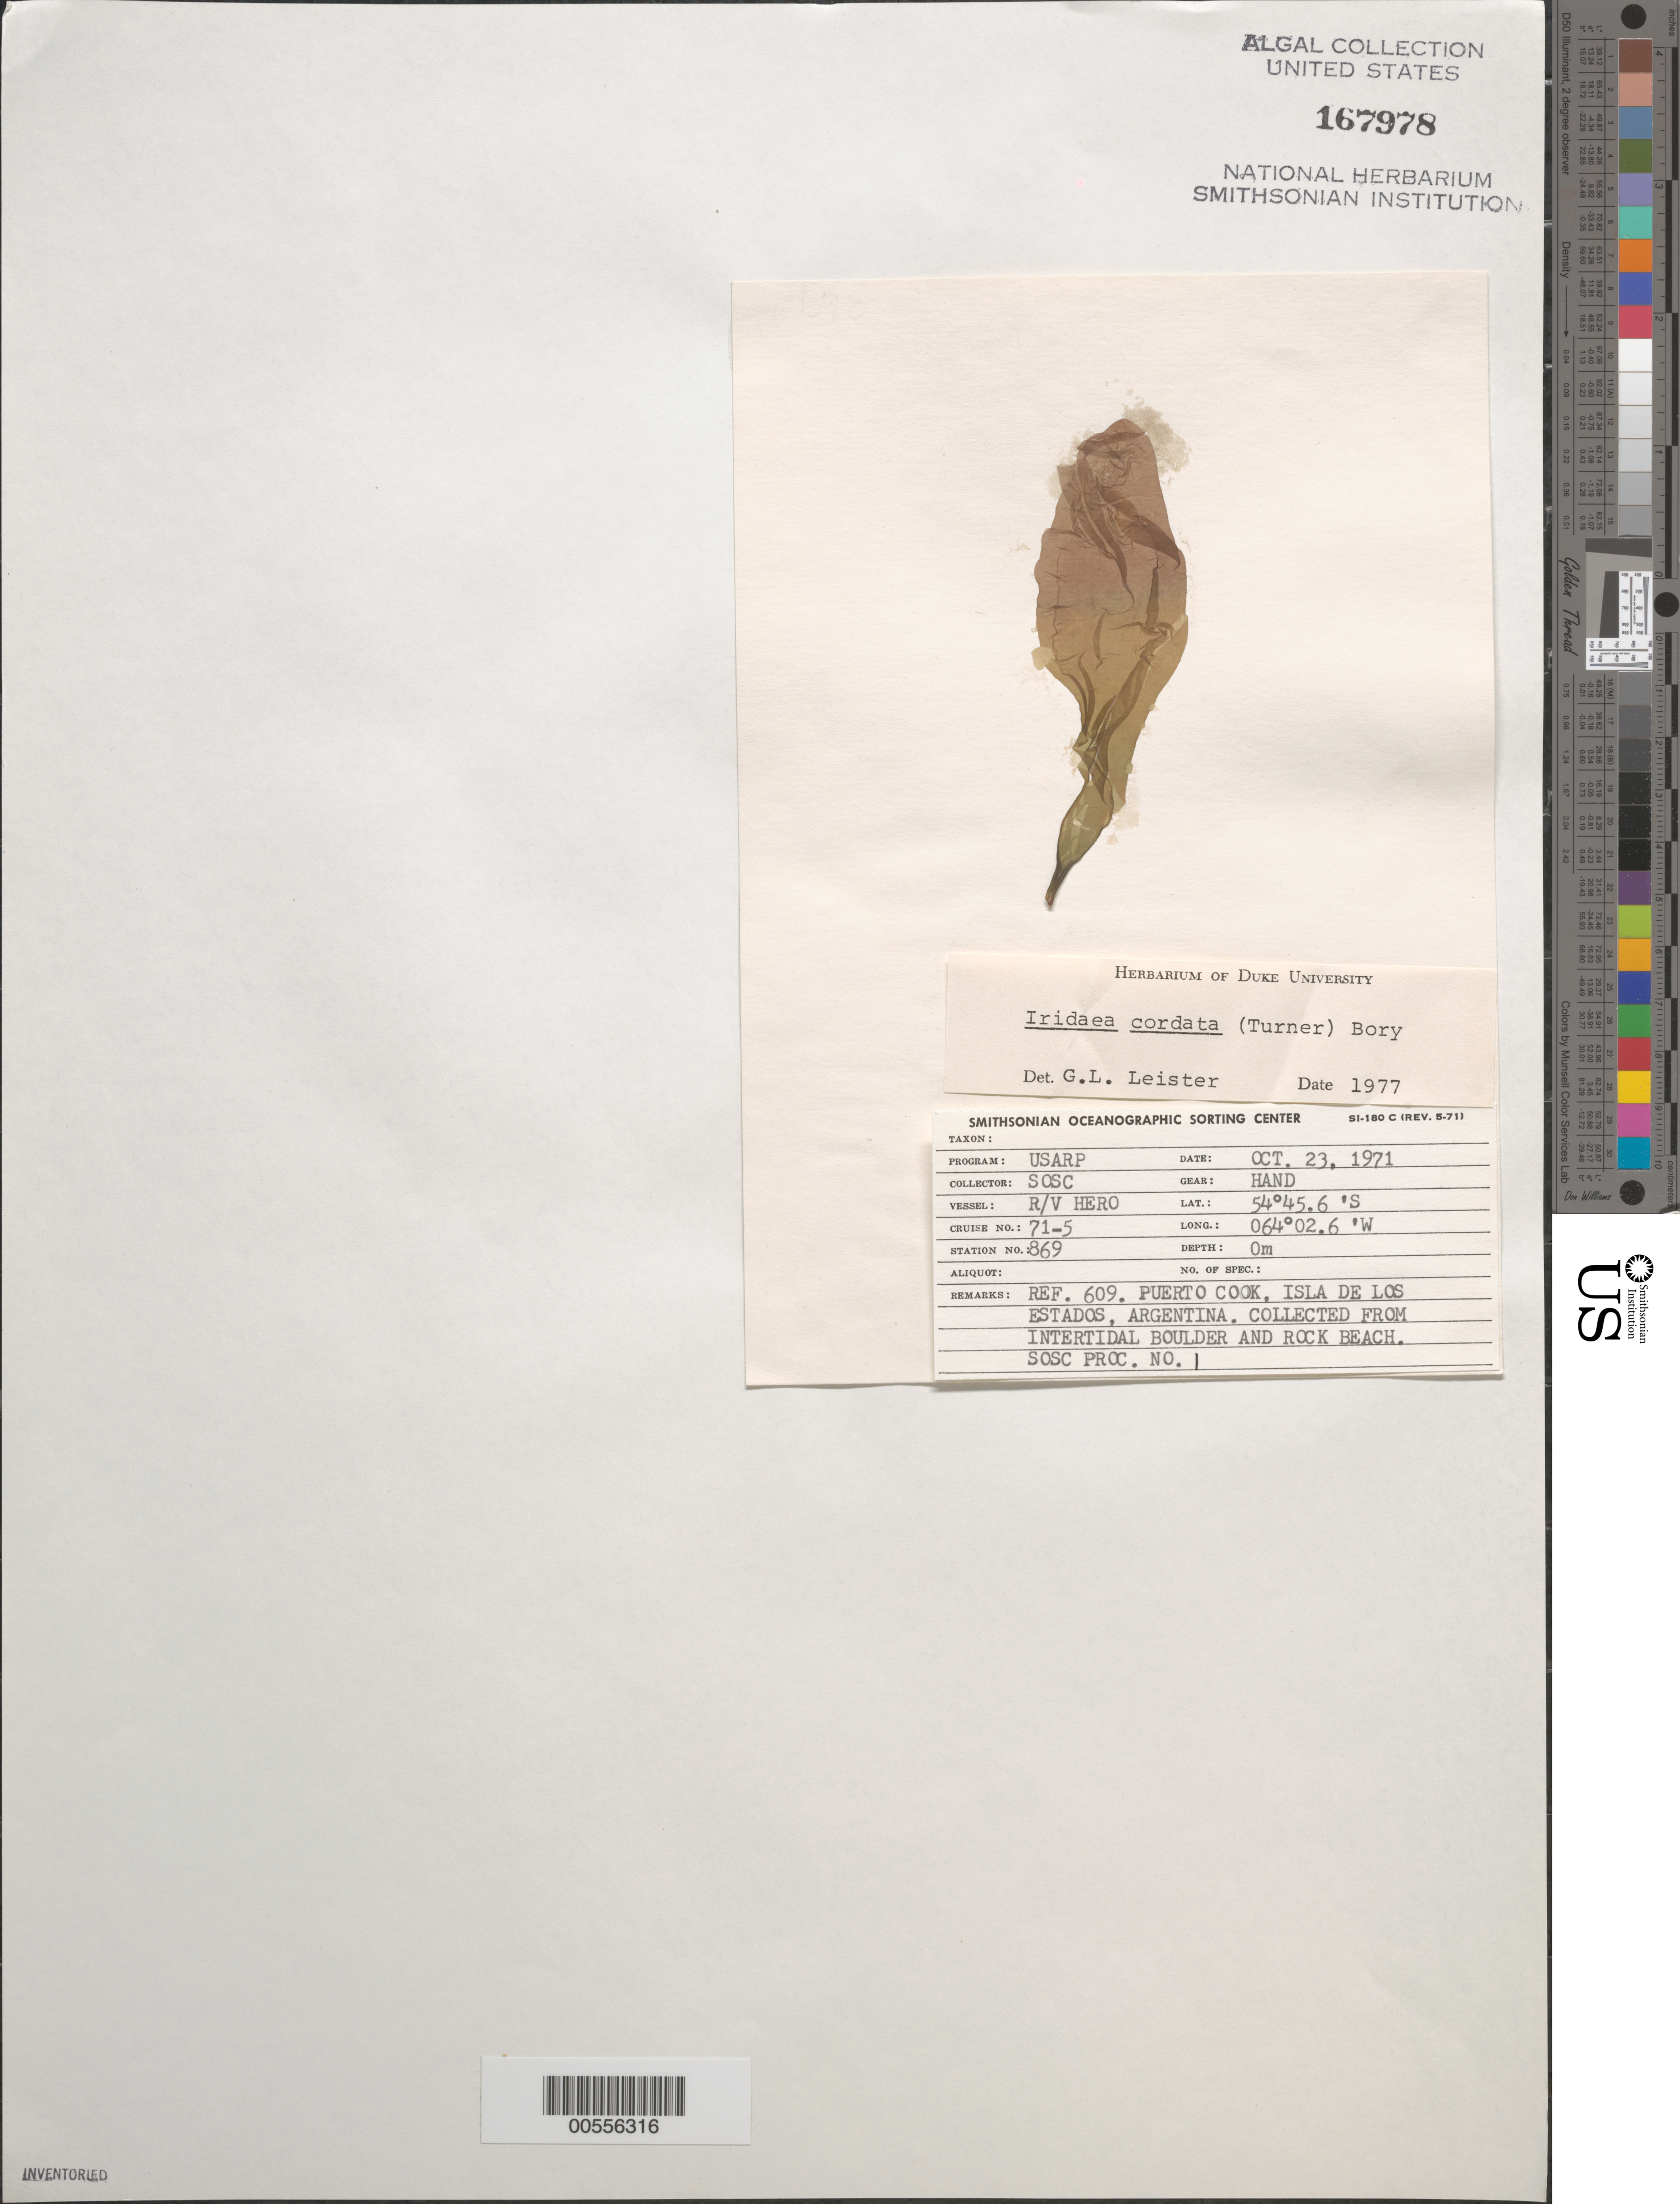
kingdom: Plantae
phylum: Rhodophyta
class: Florideophyceae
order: Gigartinales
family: Gigartinaceae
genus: Iridaea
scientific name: Iridaea cordata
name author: (Turner) Bory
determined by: Leister, G. L.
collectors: SOSC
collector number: Station 869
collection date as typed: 23 Oct 1971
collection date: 1971-10-23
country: Argentina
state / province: Tierra del Fuego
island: Isla de los Estados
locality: Puerto Cook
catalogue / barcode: US 167978